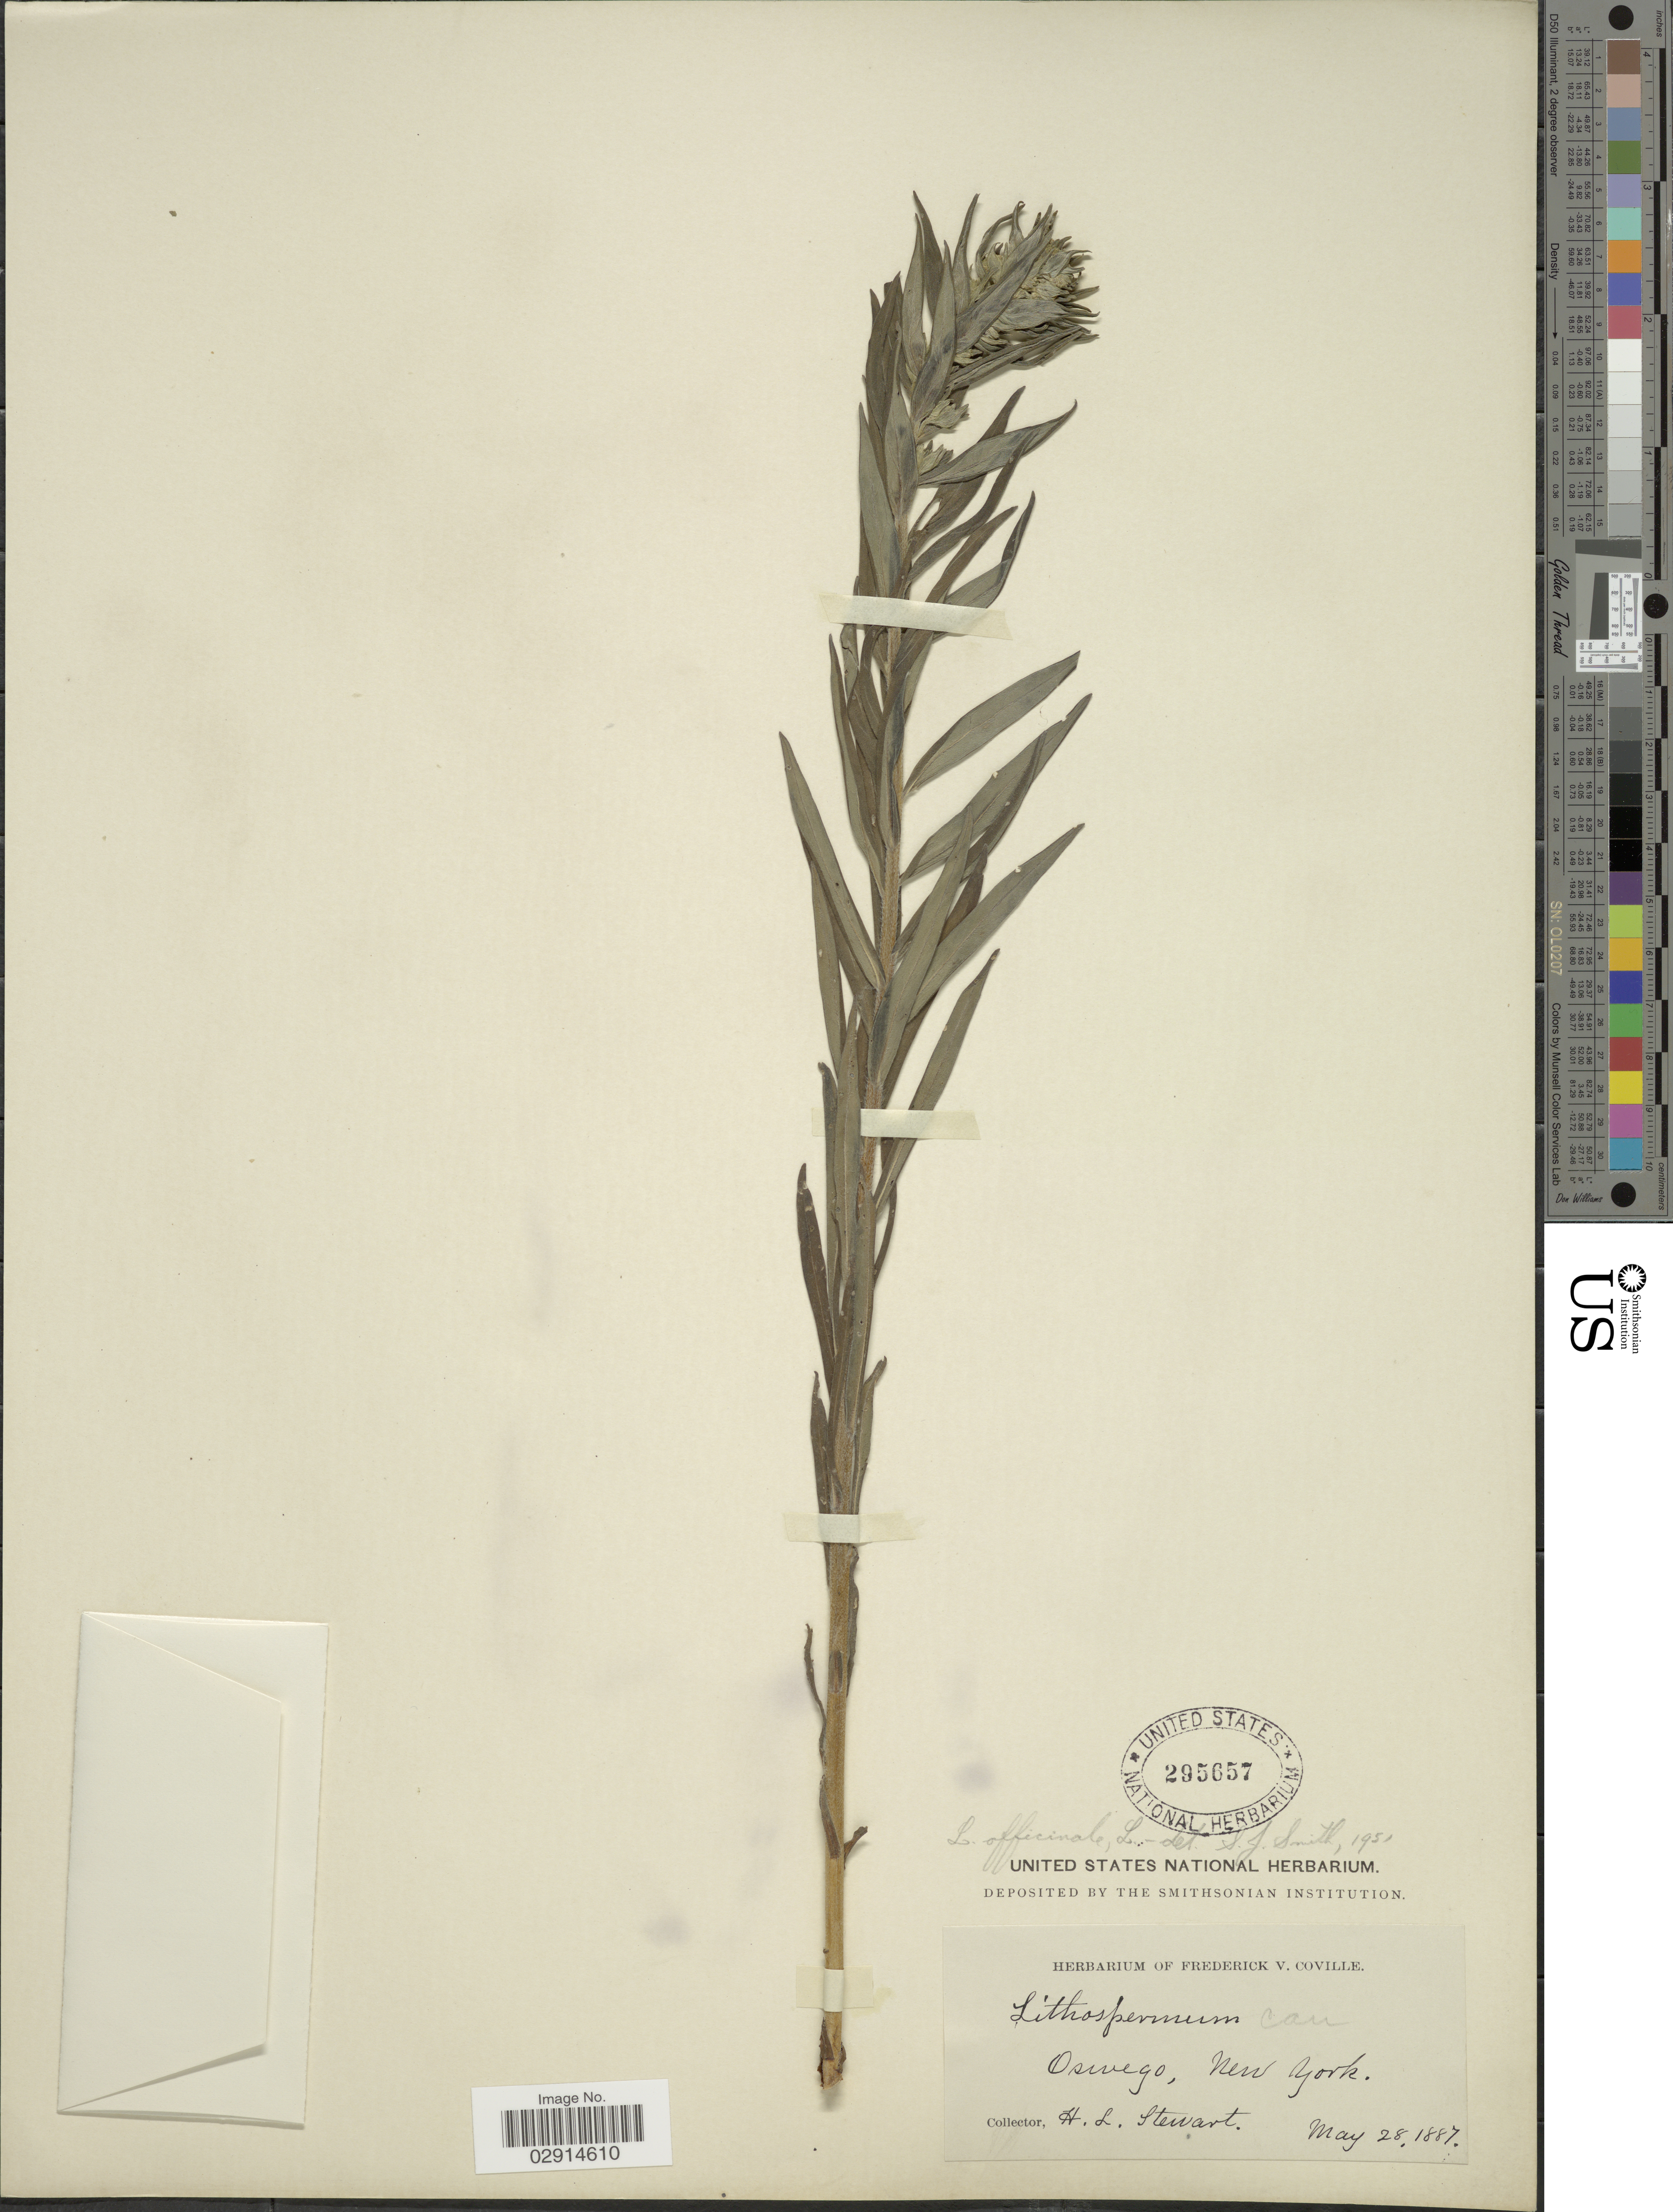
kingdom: Plantae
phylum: Tracheophyta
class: Magnoliopsida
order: Boraginales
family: Boraginaceae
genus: Lithospermum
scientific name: Lithospermum officinale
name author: L.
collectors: H. Stewart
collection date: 1887-05-28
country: United States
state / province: New York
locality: Oswego.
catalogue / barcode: US 295657